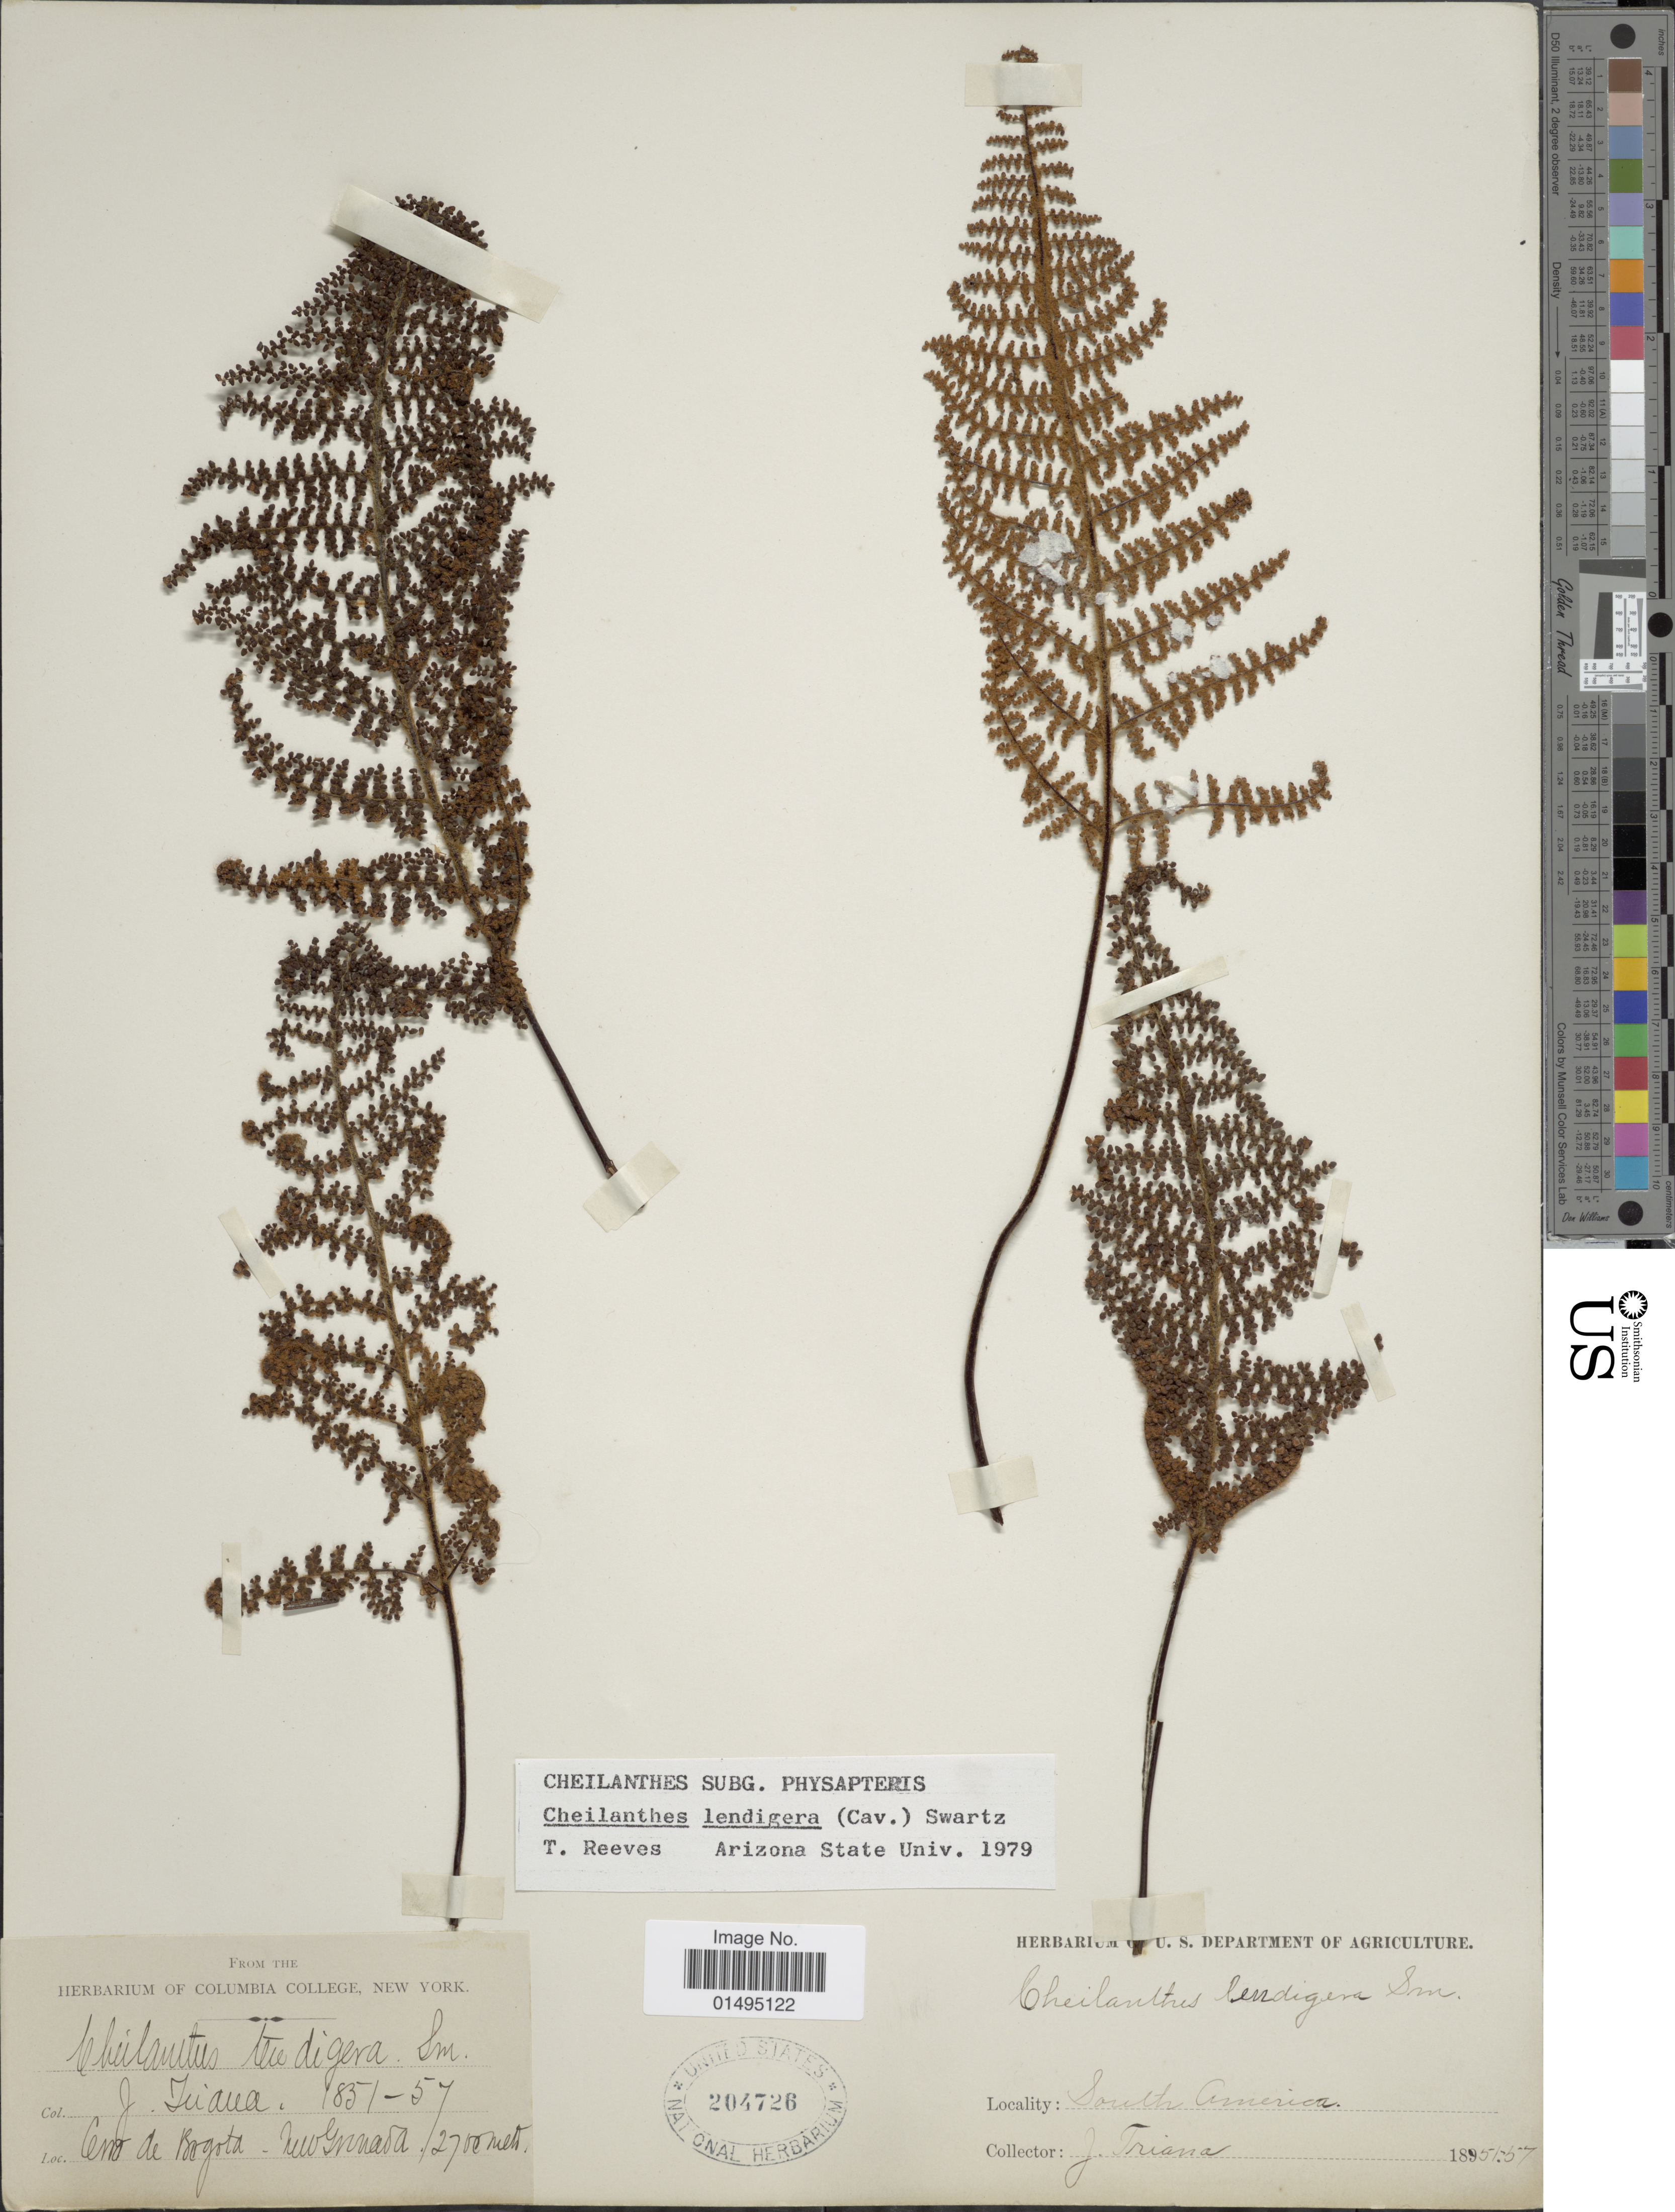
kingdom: Plantae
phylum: Tracheophyta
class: Polypodiopsida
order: Polypodiales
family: Pteridaceae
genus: Myriopteris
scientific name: Myriopteris lendigera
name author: (Cav.) J. Sm.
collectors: J. Triana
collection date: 1851/1857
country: Colombia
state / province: Bogota D.C.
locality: Ceno de bogota, Zuosenada, South America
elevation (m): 2700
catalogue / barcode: US 204726